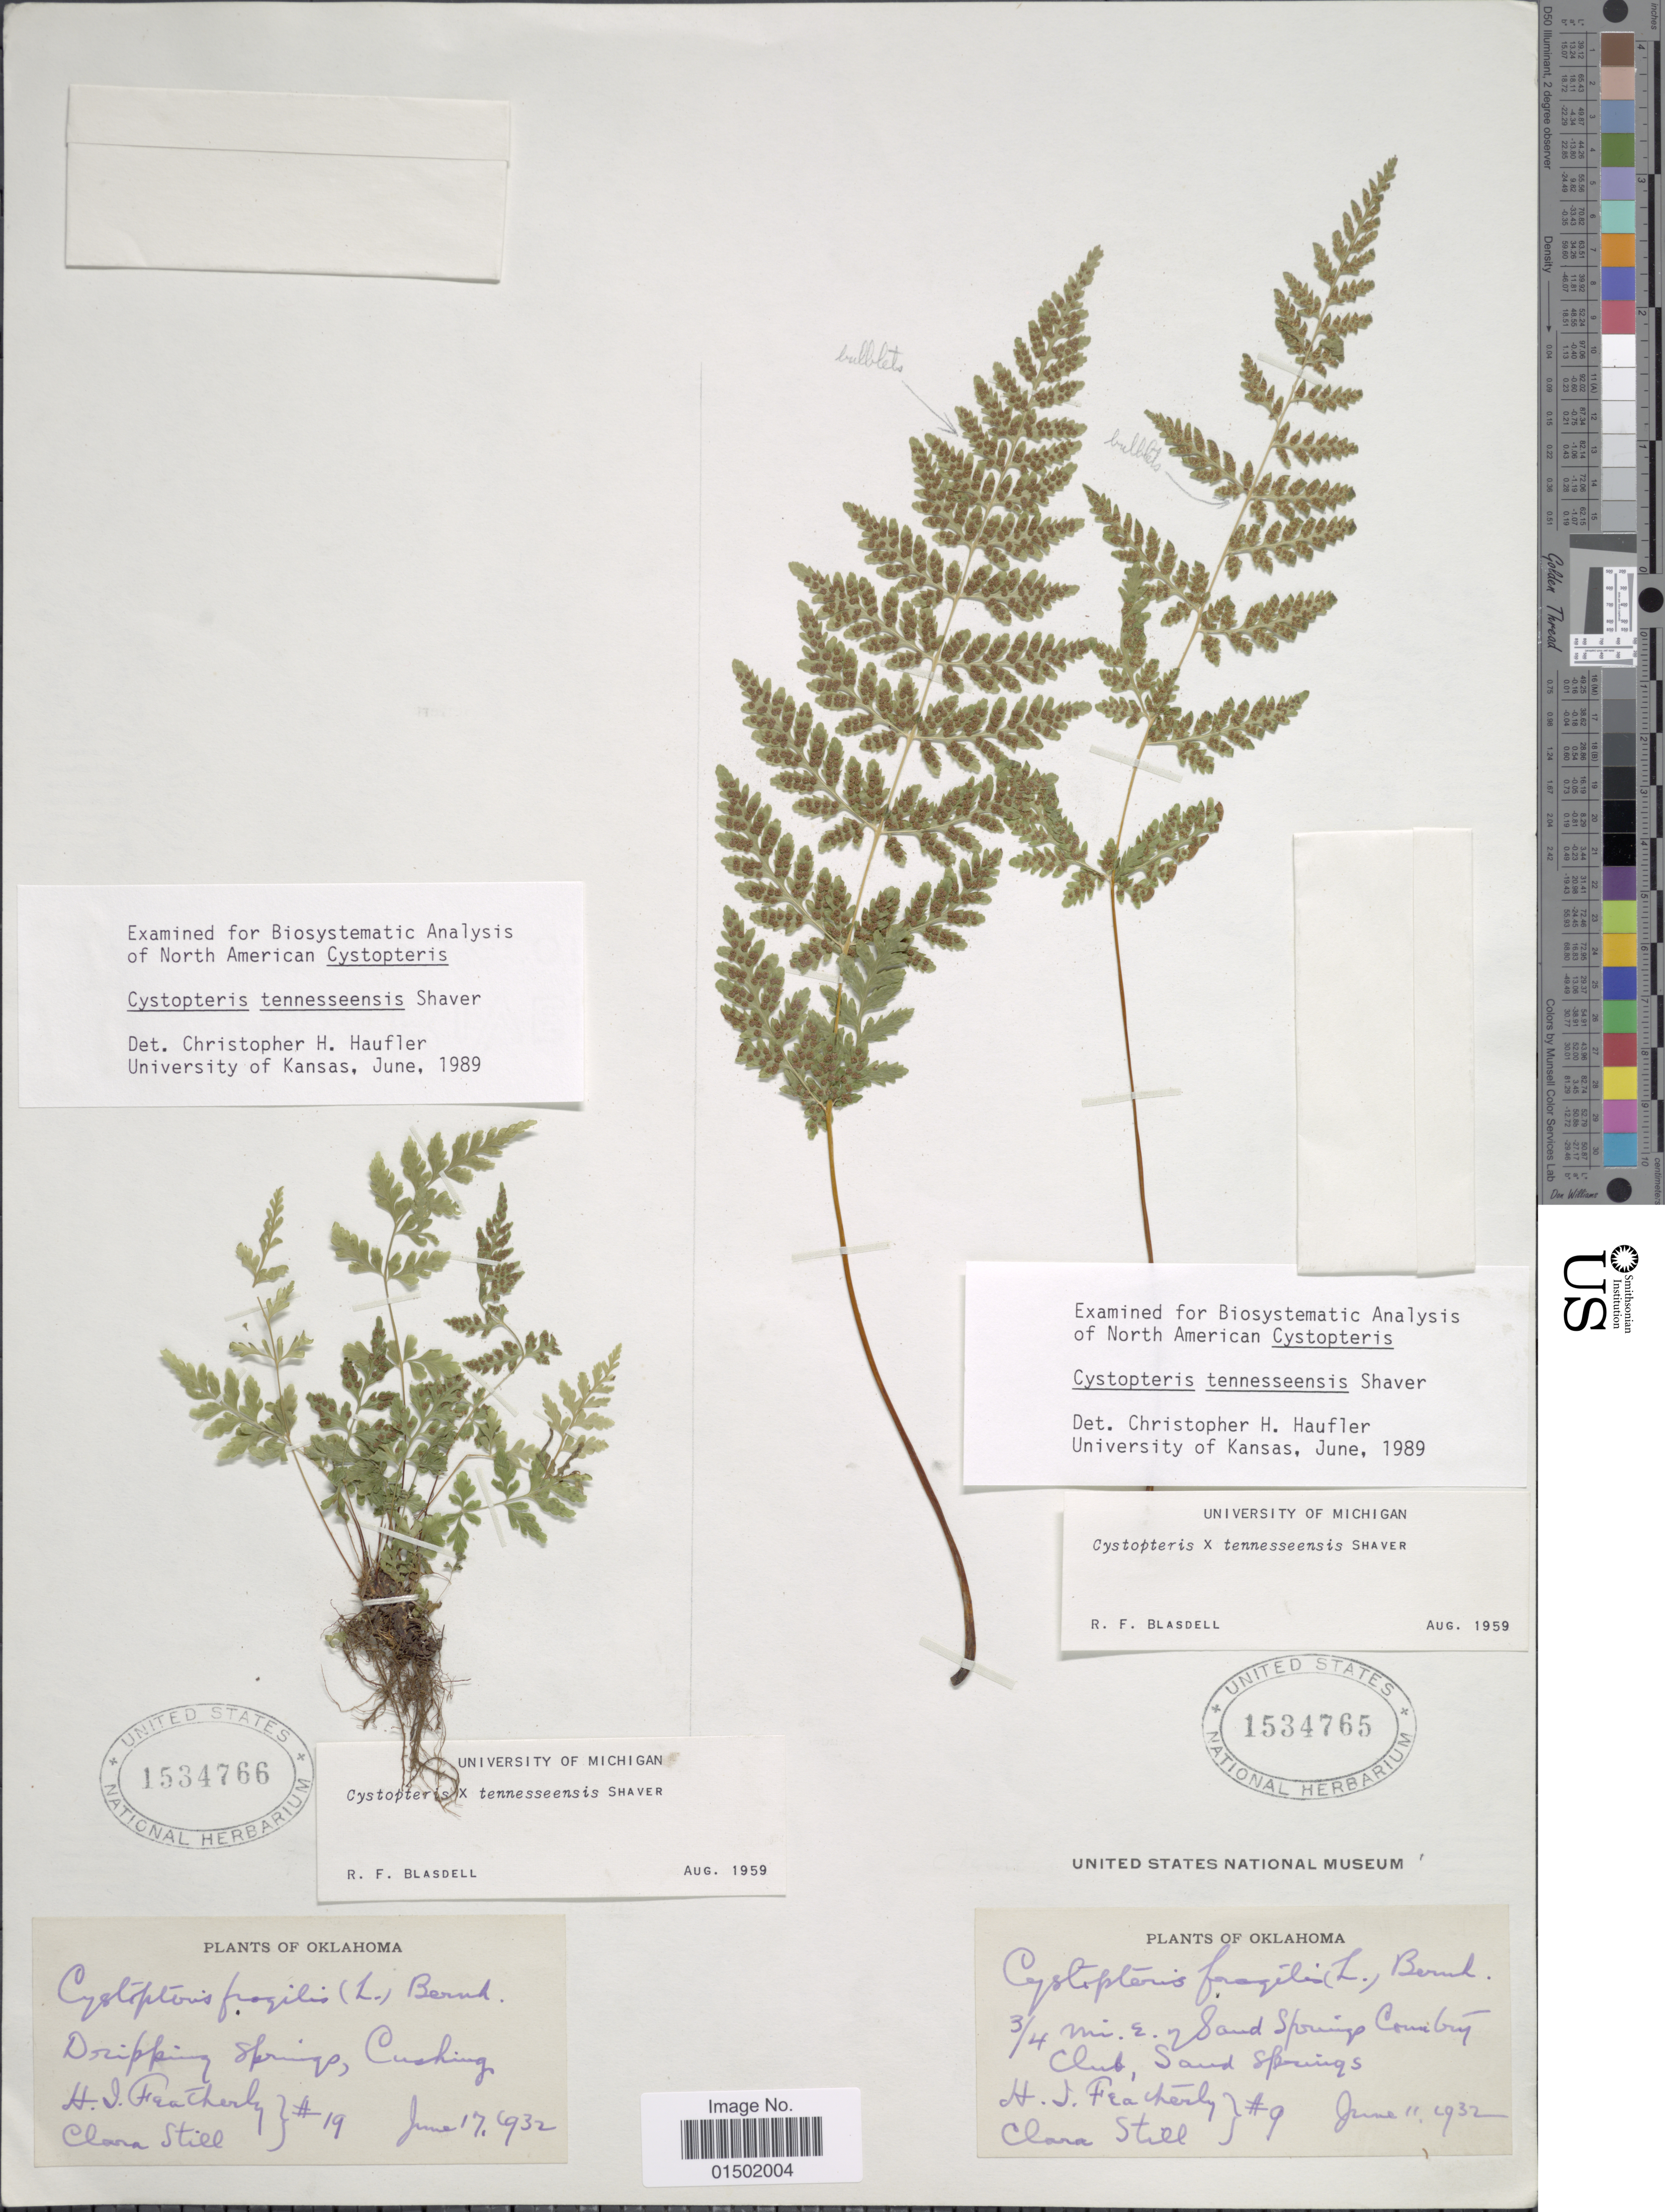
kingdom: Plantae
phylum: Tracheophyta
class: Polypodiopsida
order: Polypodiales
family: Cystopteridaceae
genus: Cystopteris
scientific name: Cystopteris tennesseensis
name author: Shaver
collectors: H. Featherly & C. Still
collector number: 9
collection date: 1932-06-11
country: United States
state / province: Oklahoma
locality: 3/4 mi. E. of Sand Spring Country Club, Sand Springs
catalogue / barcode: US 1534765